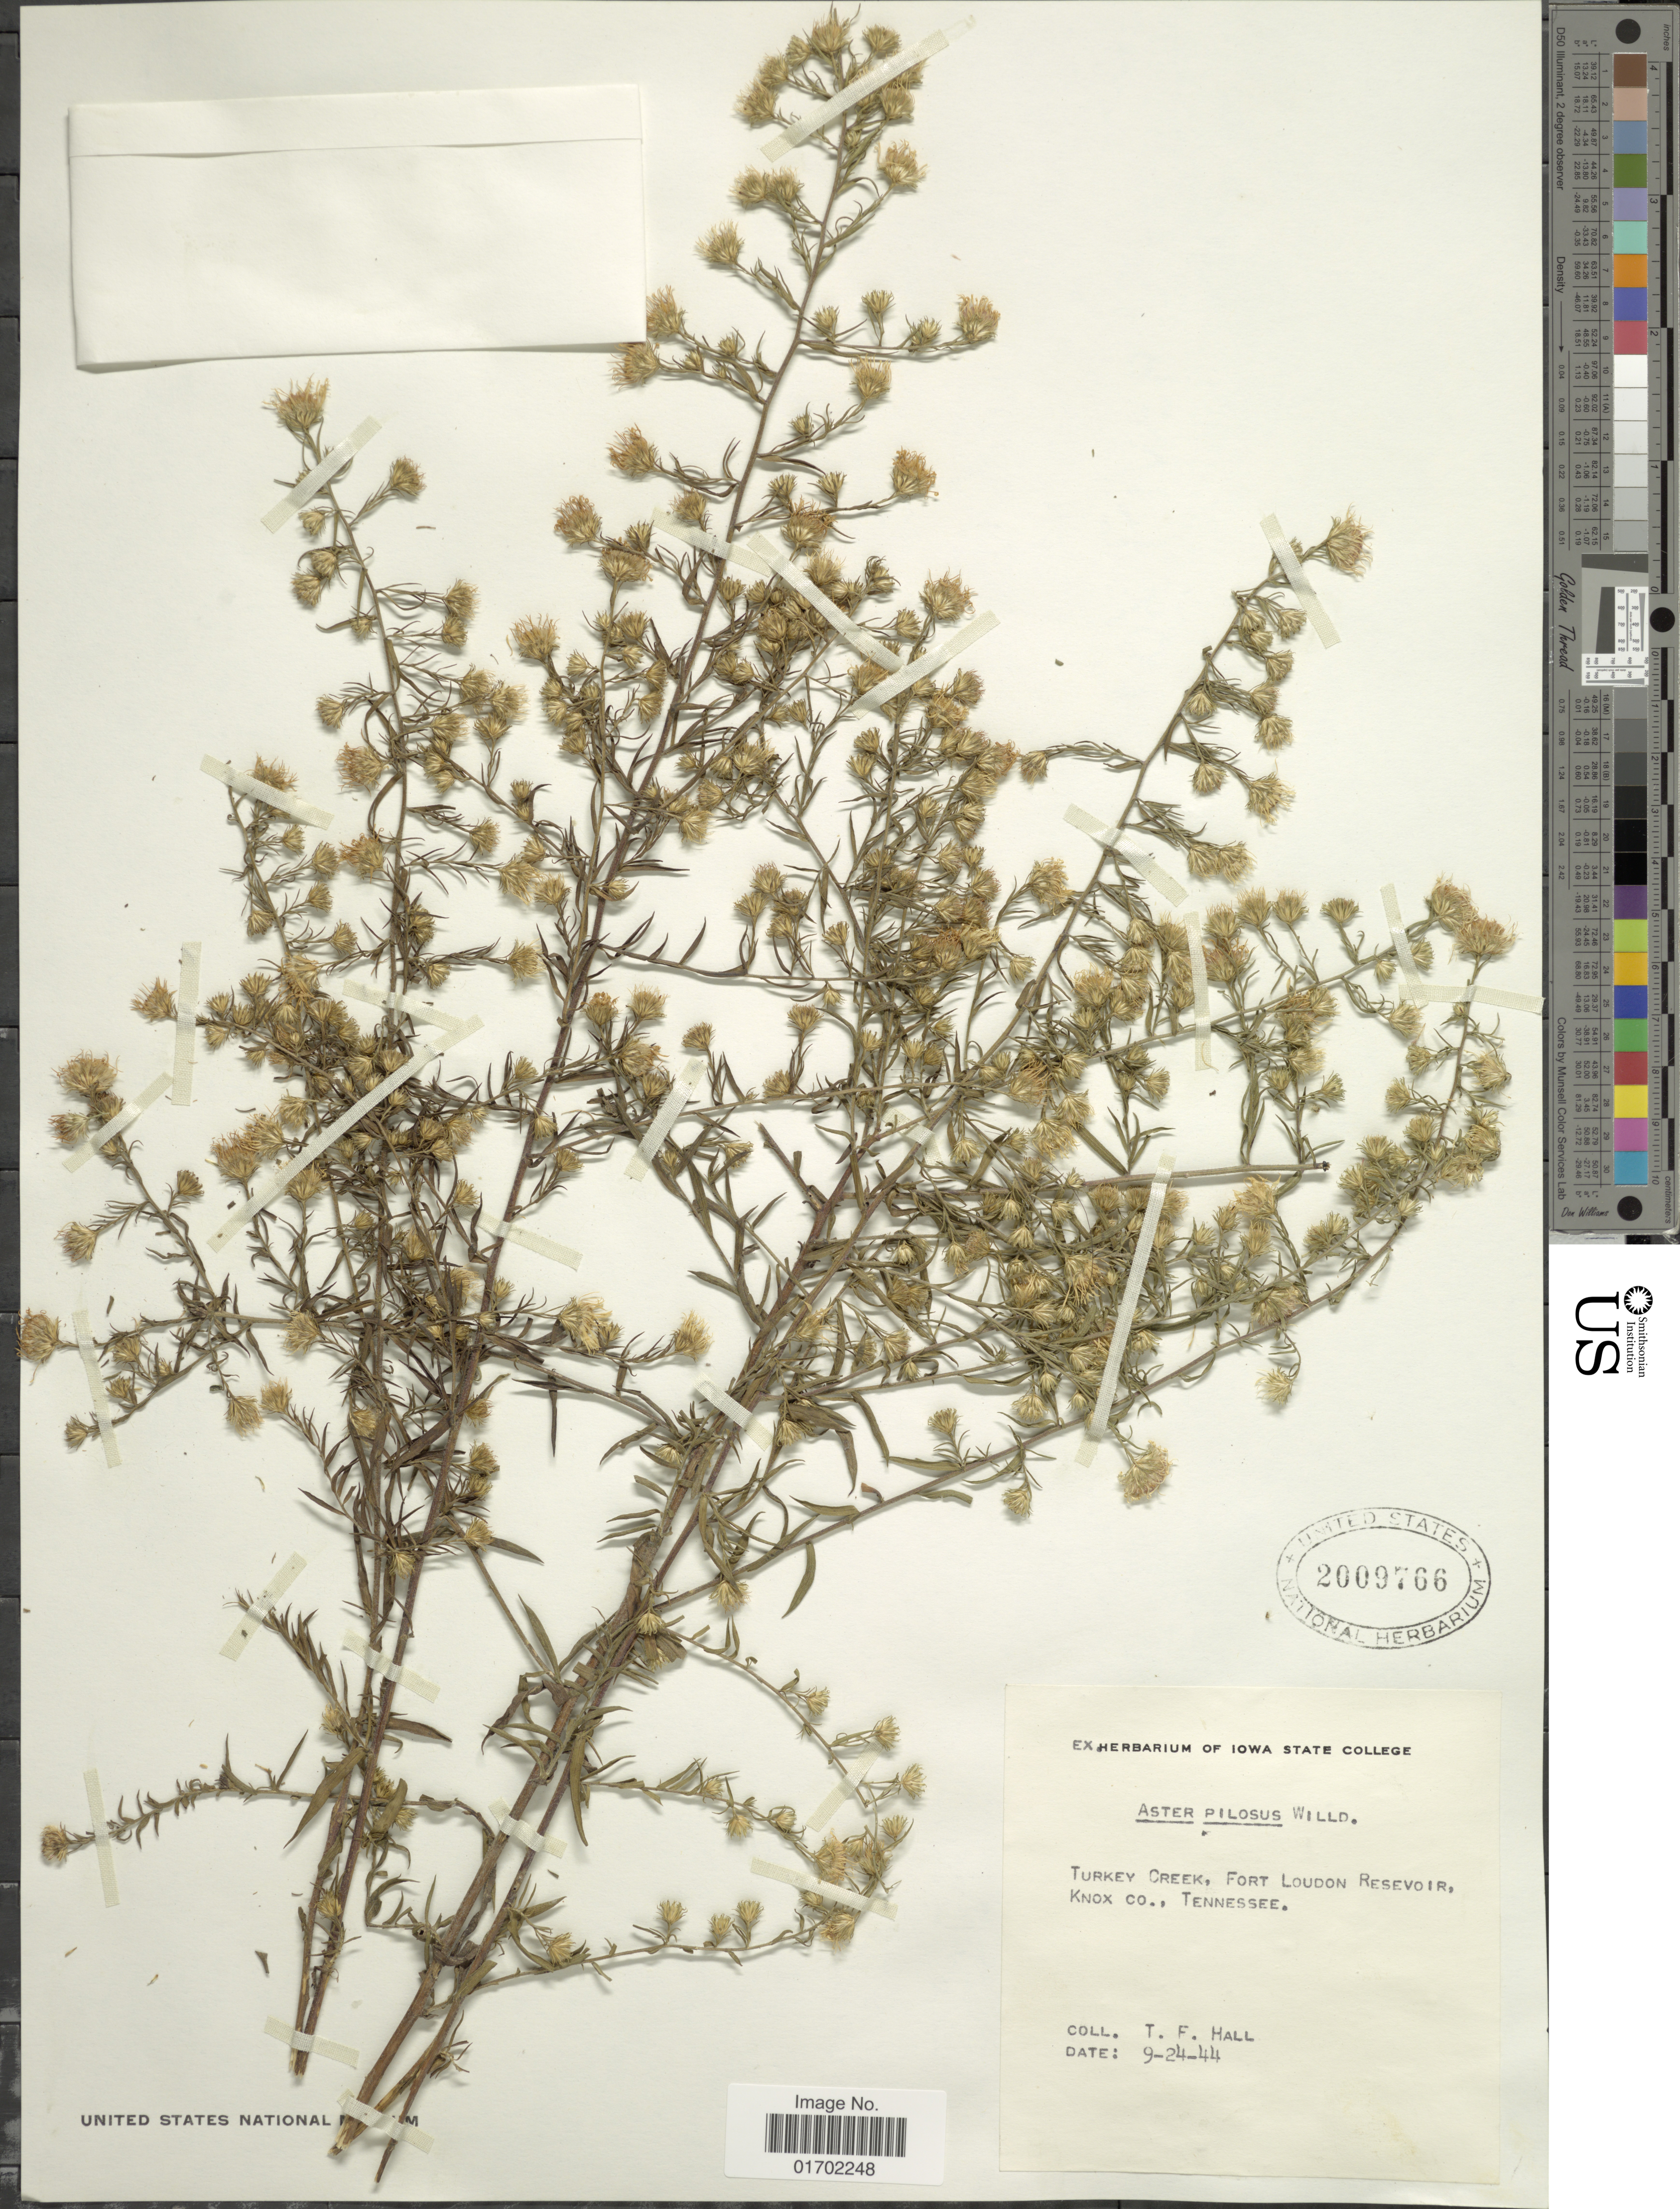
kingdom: Plantae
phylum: Tracheophyta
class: Magnoliopsida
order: Asterales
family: Asteraceae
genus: Symphyotrichum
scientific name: Symphyotrichum pilosum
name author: (Willd.) G.L. Nesom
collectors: T. Hall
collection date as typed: Transcribed d/m/y: 24/9/44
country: United States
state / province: Tennessee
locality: Turkey Creek, Fort Loudon Reservoir, Knox Co.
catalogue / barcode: US 2009766